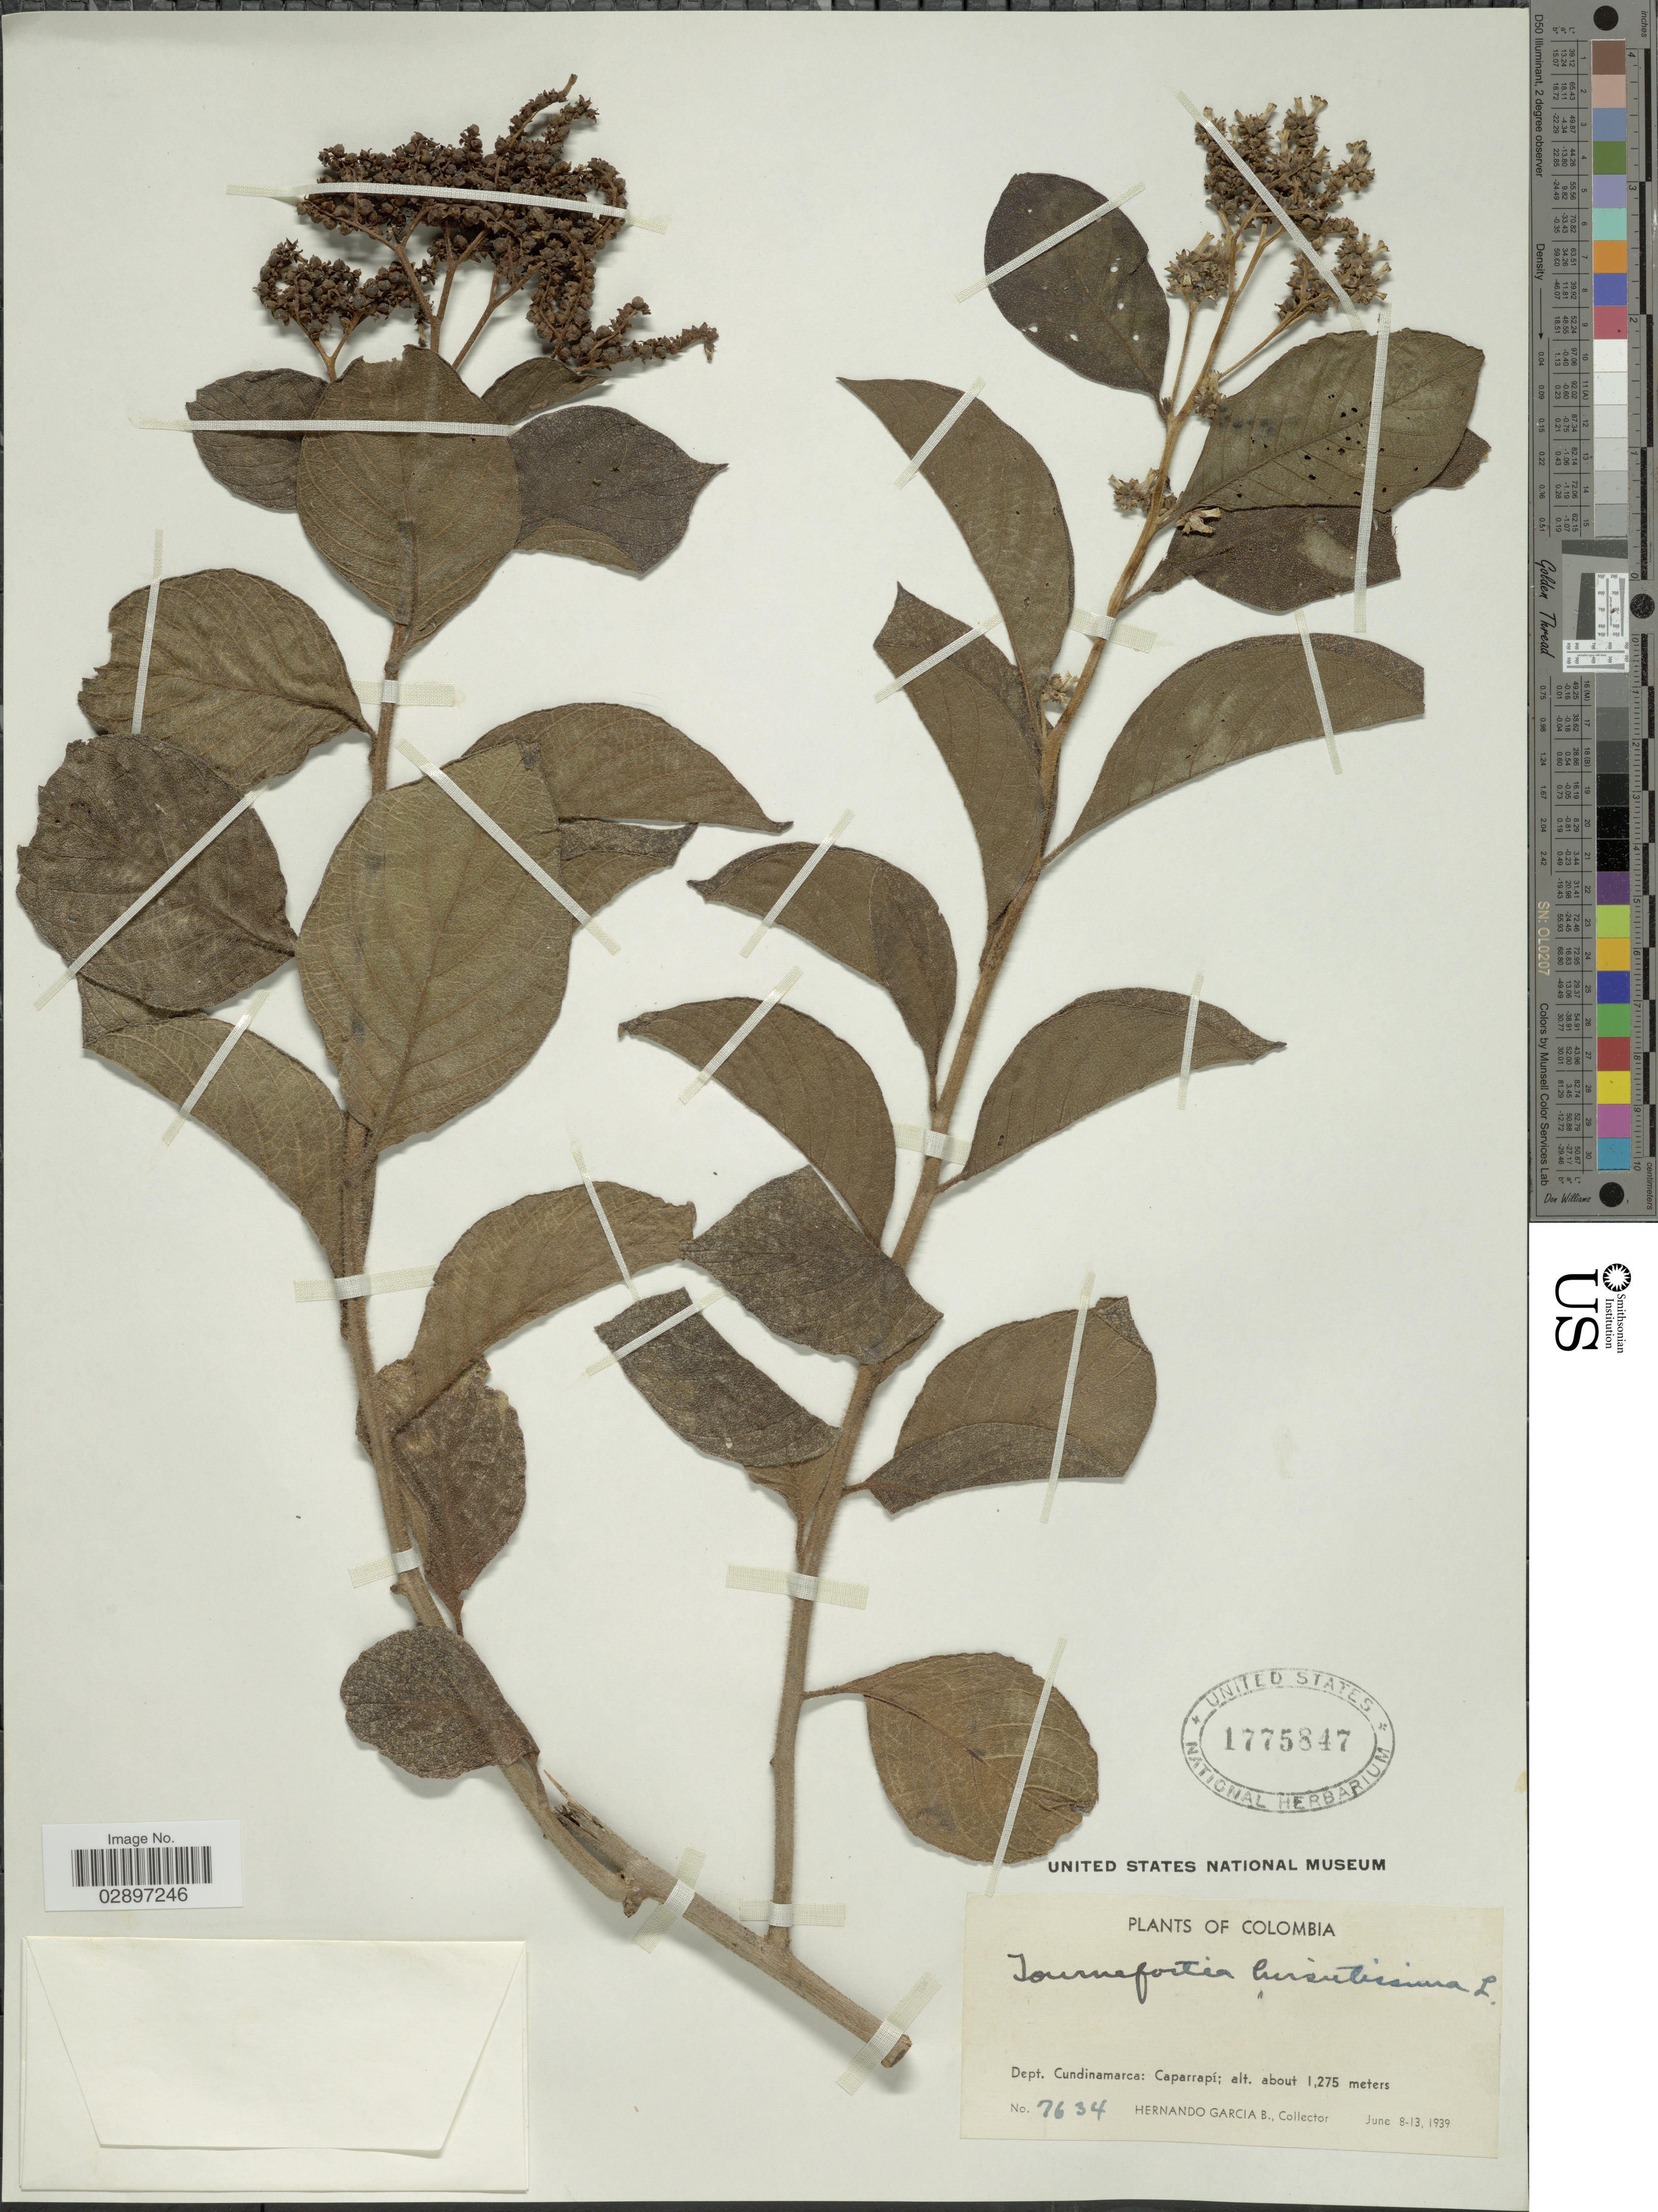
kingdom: Plantae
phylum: Tracheophyta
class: Magnoliopsida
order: Boraginales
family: Heliotropiaceae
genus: Tournefortia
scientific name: Tournefortia hirsutissima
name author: L.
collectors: H. García Barriga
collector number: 7634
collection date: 1939-06-08/1939-06-13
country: Colombia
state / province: Cundinamarca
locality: Dept. Cundinamarca: Caparrapí.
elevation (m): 1275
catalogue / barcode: US 1775847